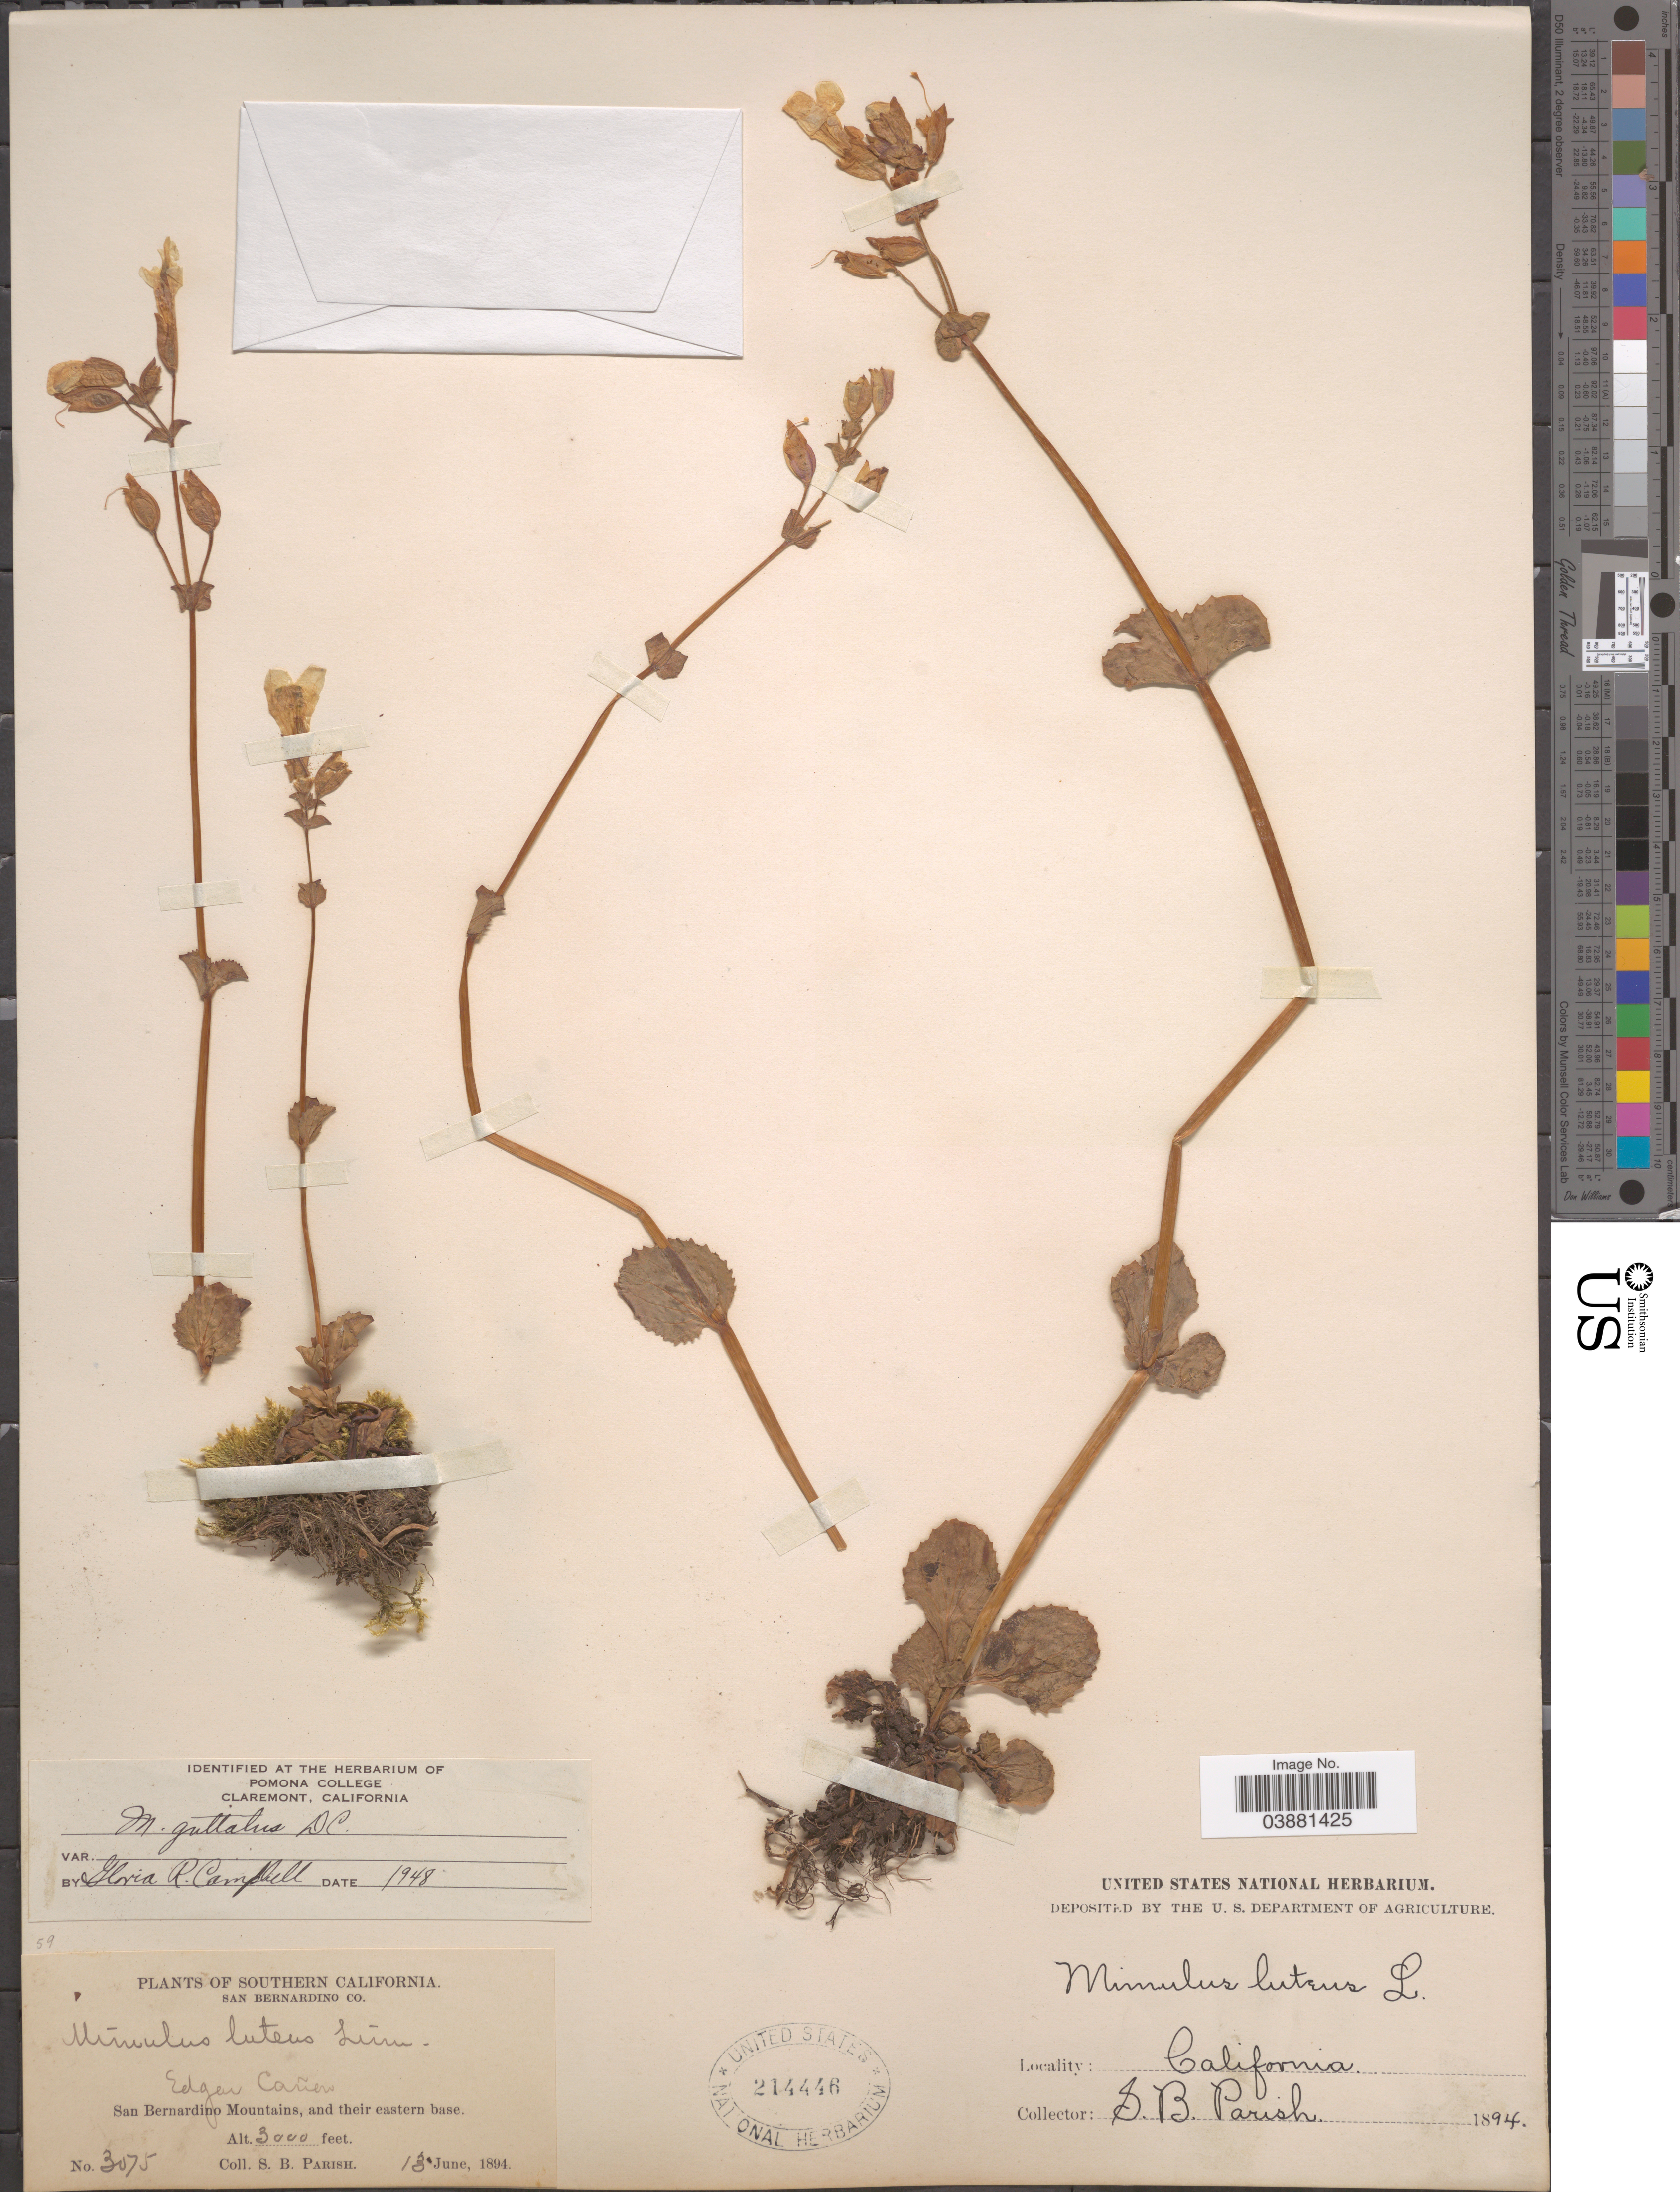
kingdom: Plantae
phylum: Tracheophyta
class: Magnoliopsida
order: Lamiales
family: Phrymaceae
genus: Mimulus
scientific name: Mimulus guttatus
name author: DC.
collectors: S. B. Parish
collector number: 3075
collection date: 1894-06-13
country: United States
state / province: California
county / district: San Bernardino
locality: Southern California. San Bernardino Co. Edgen Cañon. San Bernardino Mountains, and their eastern base.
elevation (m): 914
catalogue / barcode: US 214446